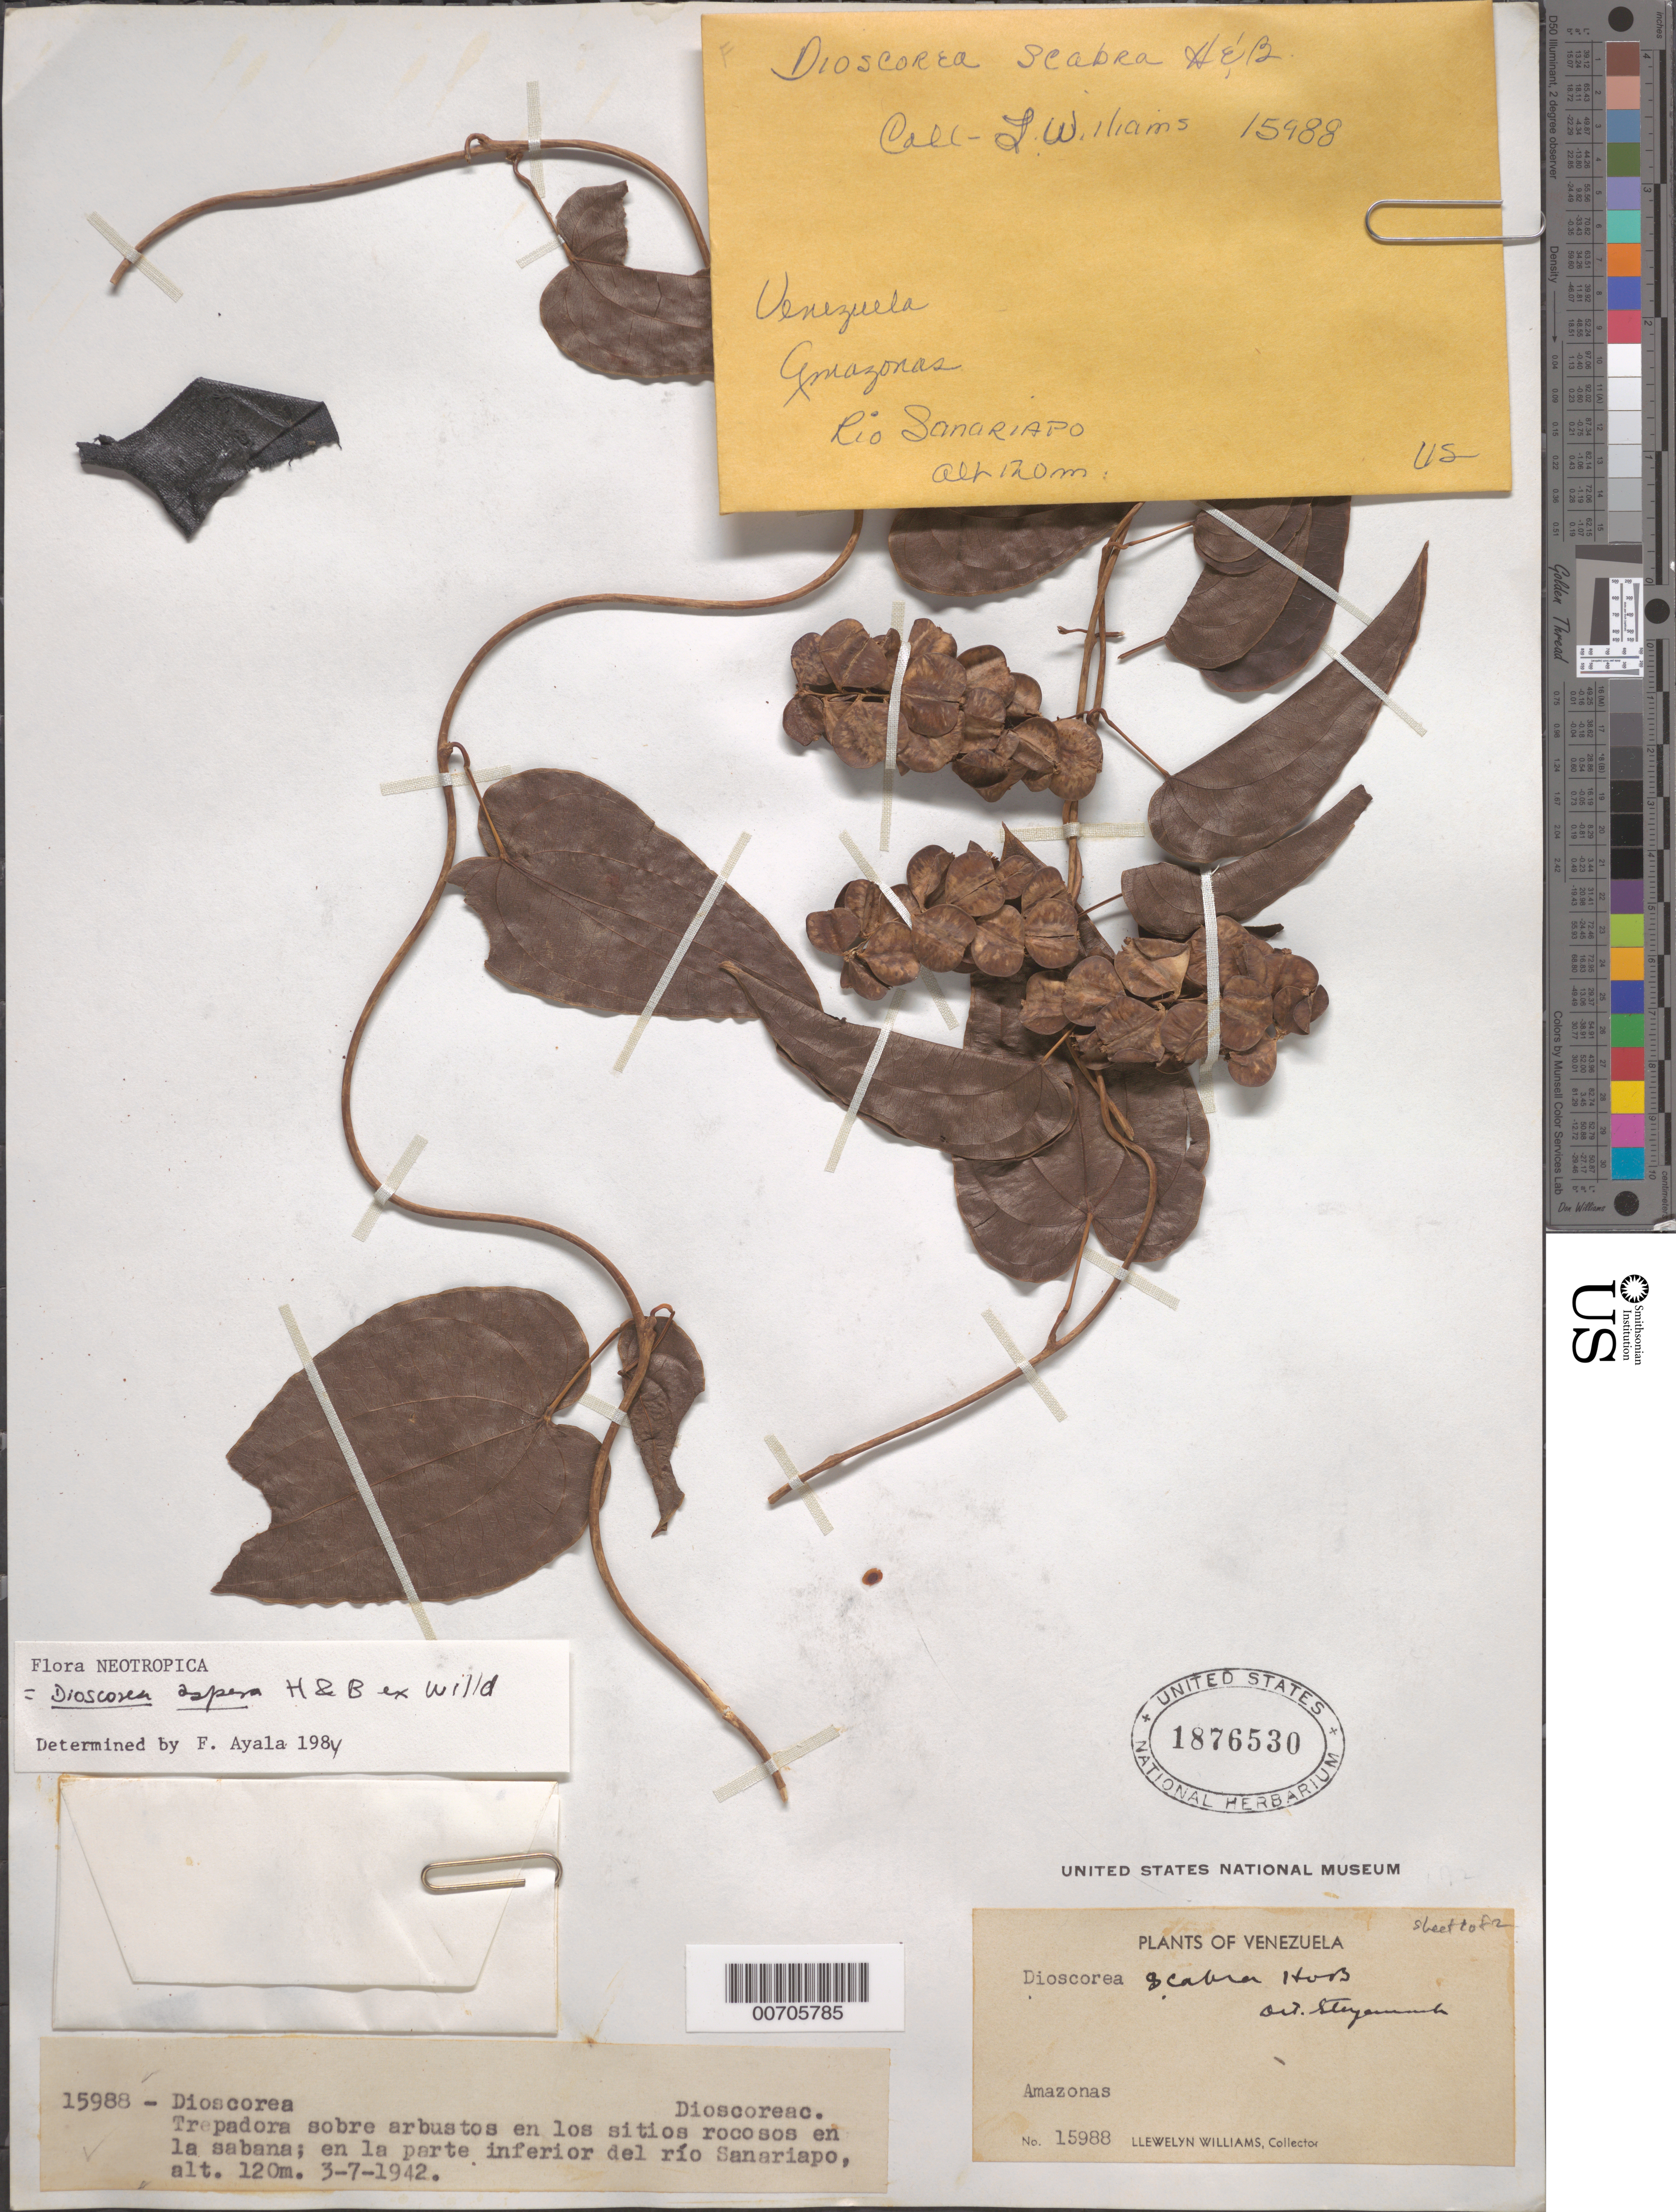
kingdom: Plantae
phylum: Tracheophyta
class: Liliopsida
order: Dioscoreales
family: Dioscoreaceae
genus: Dioscorea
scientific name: Dioscorea aspera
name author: Bonpl. ex Humb. & Willd.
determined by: Ayala F., Franklin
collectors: Ll. Williams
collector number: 15988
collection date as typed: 3-Jul-42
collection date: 1942-07-03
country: Venezuela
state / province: Amazonas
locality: Río Sanariapo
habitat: Savanna, rocky areas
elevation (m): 120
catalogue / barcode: US 1876530